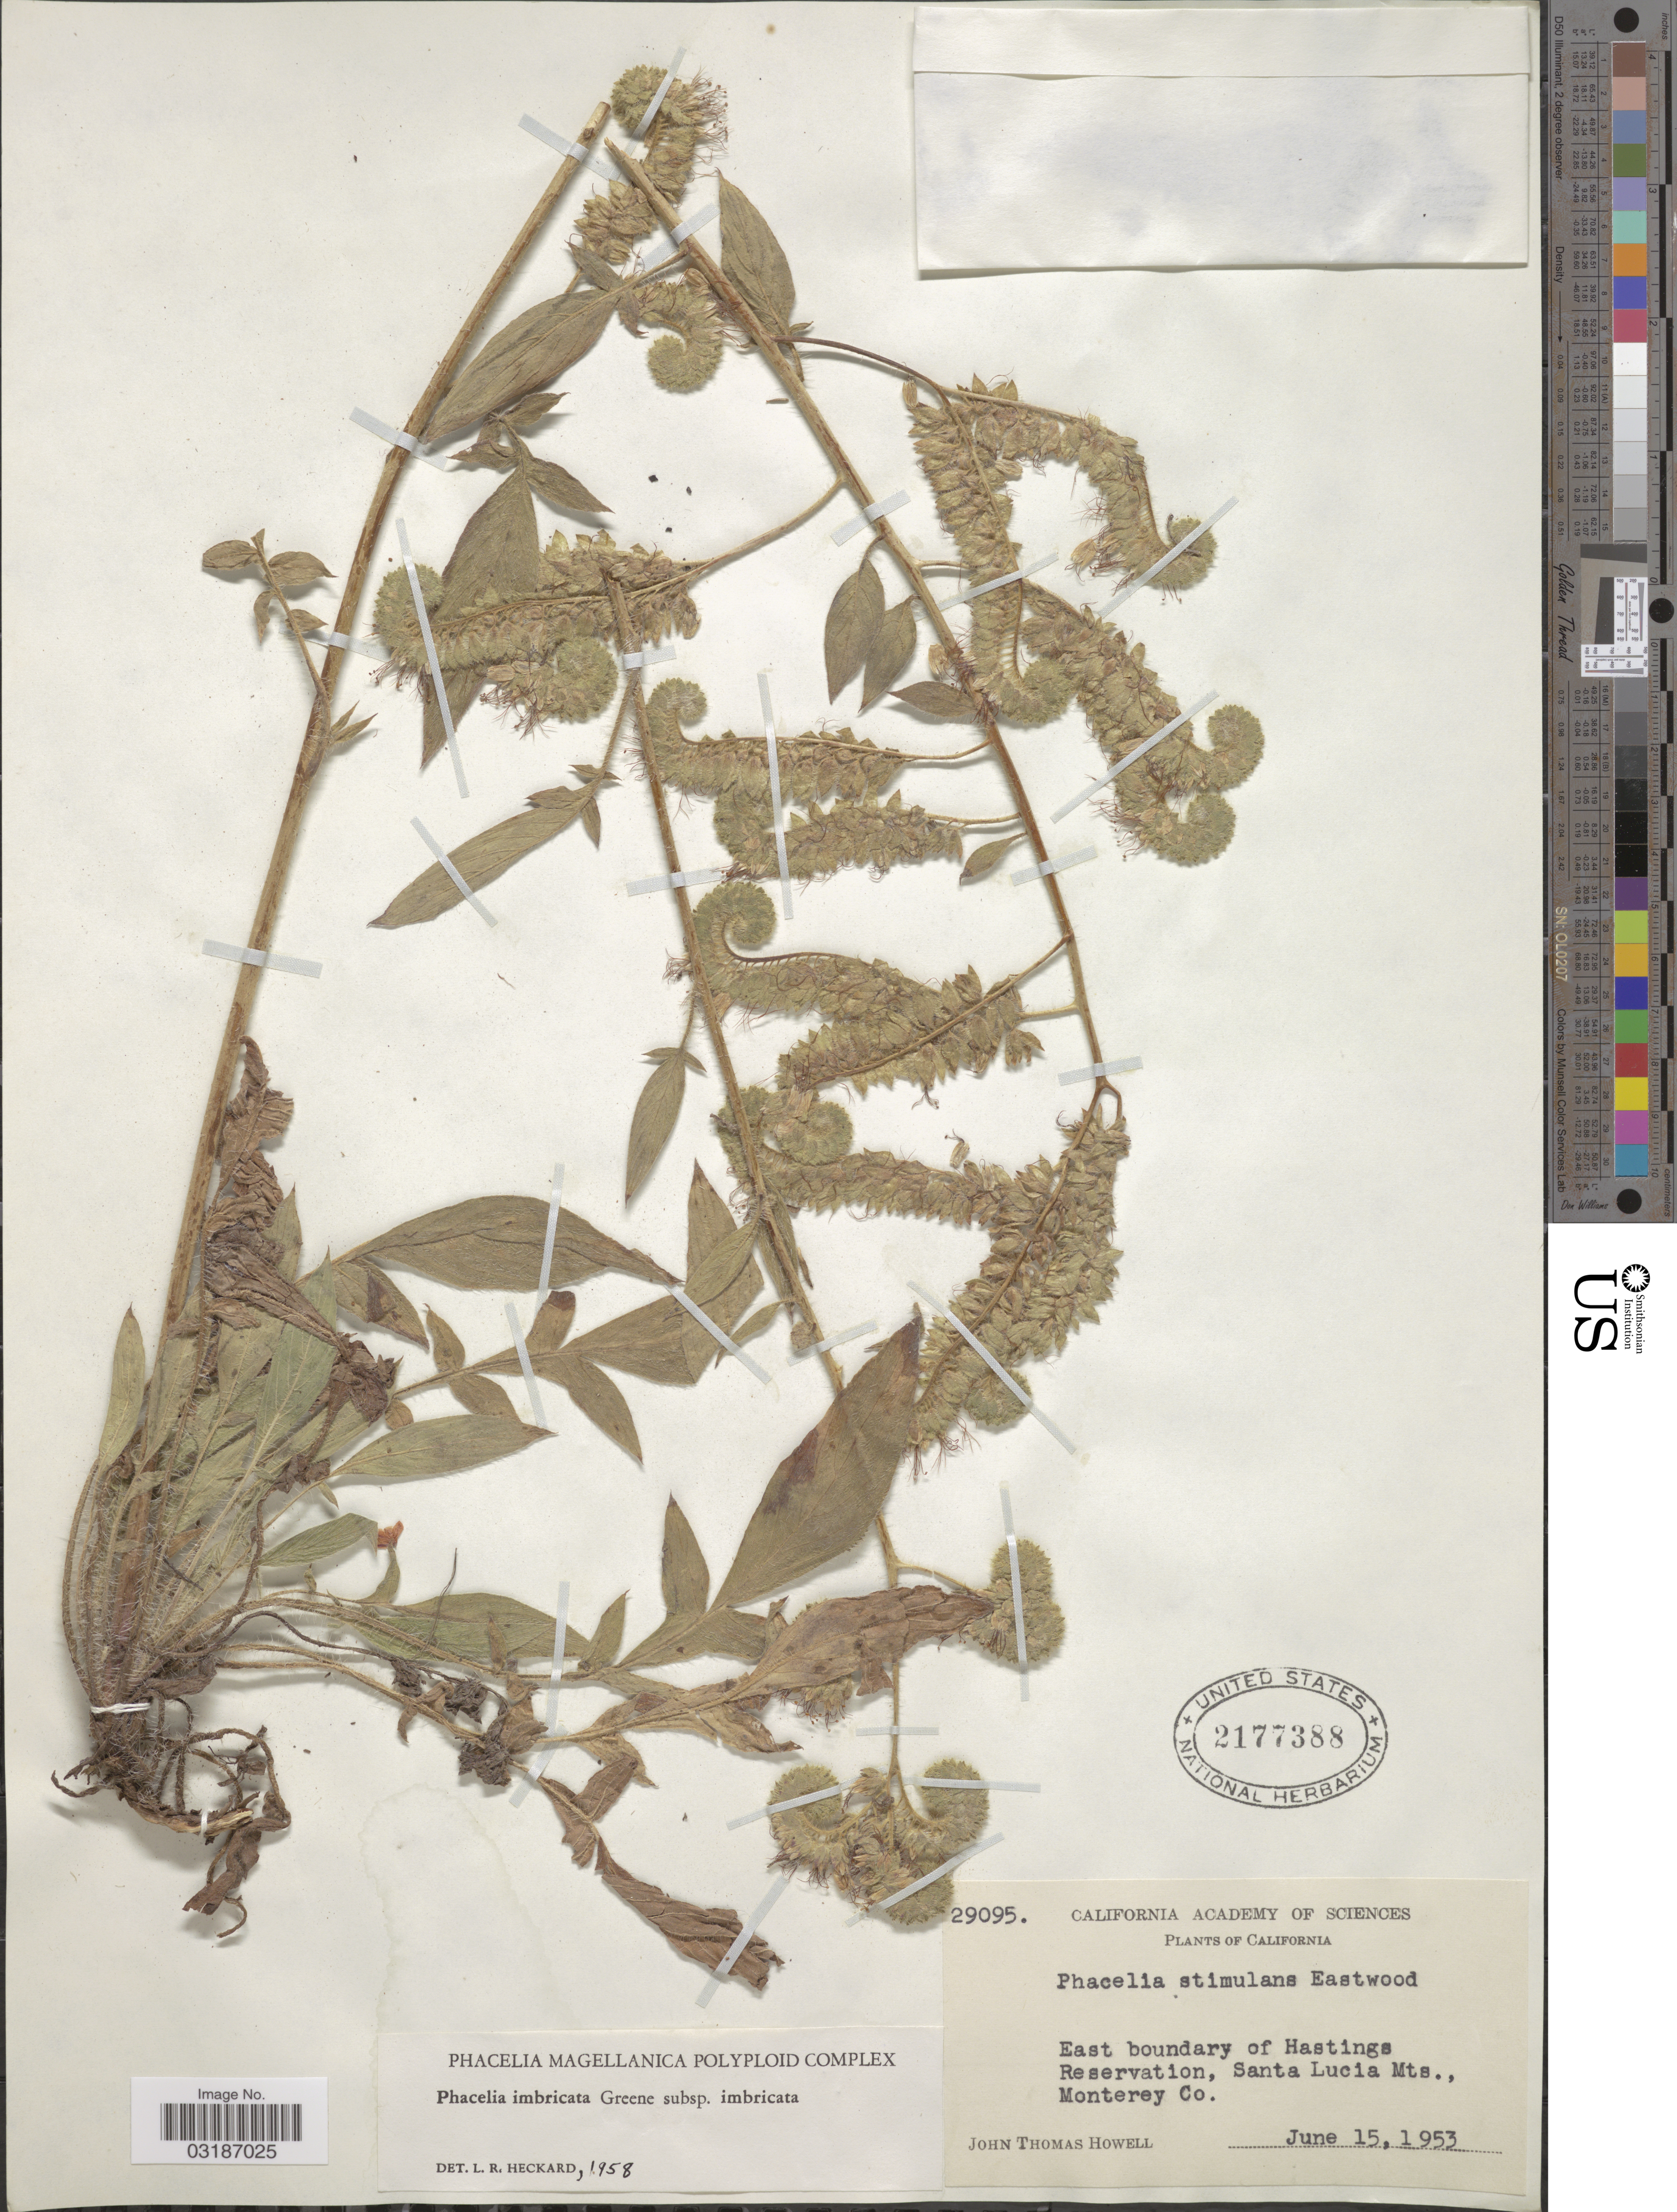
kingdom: Plantae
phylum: Tracheophyta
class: Magnoliopsida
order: Boraginales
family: Hydrophyllaceae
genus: Phacelia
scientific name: Phacelia imbricata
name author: Greene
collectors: J. T. Howell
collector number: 29095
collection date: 1953-06-15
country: United States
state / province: California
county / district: Monterey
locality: East boundary of Hastings Reservation, Santa Lucia Mts., Monterey Co.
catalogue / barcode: US 2177388